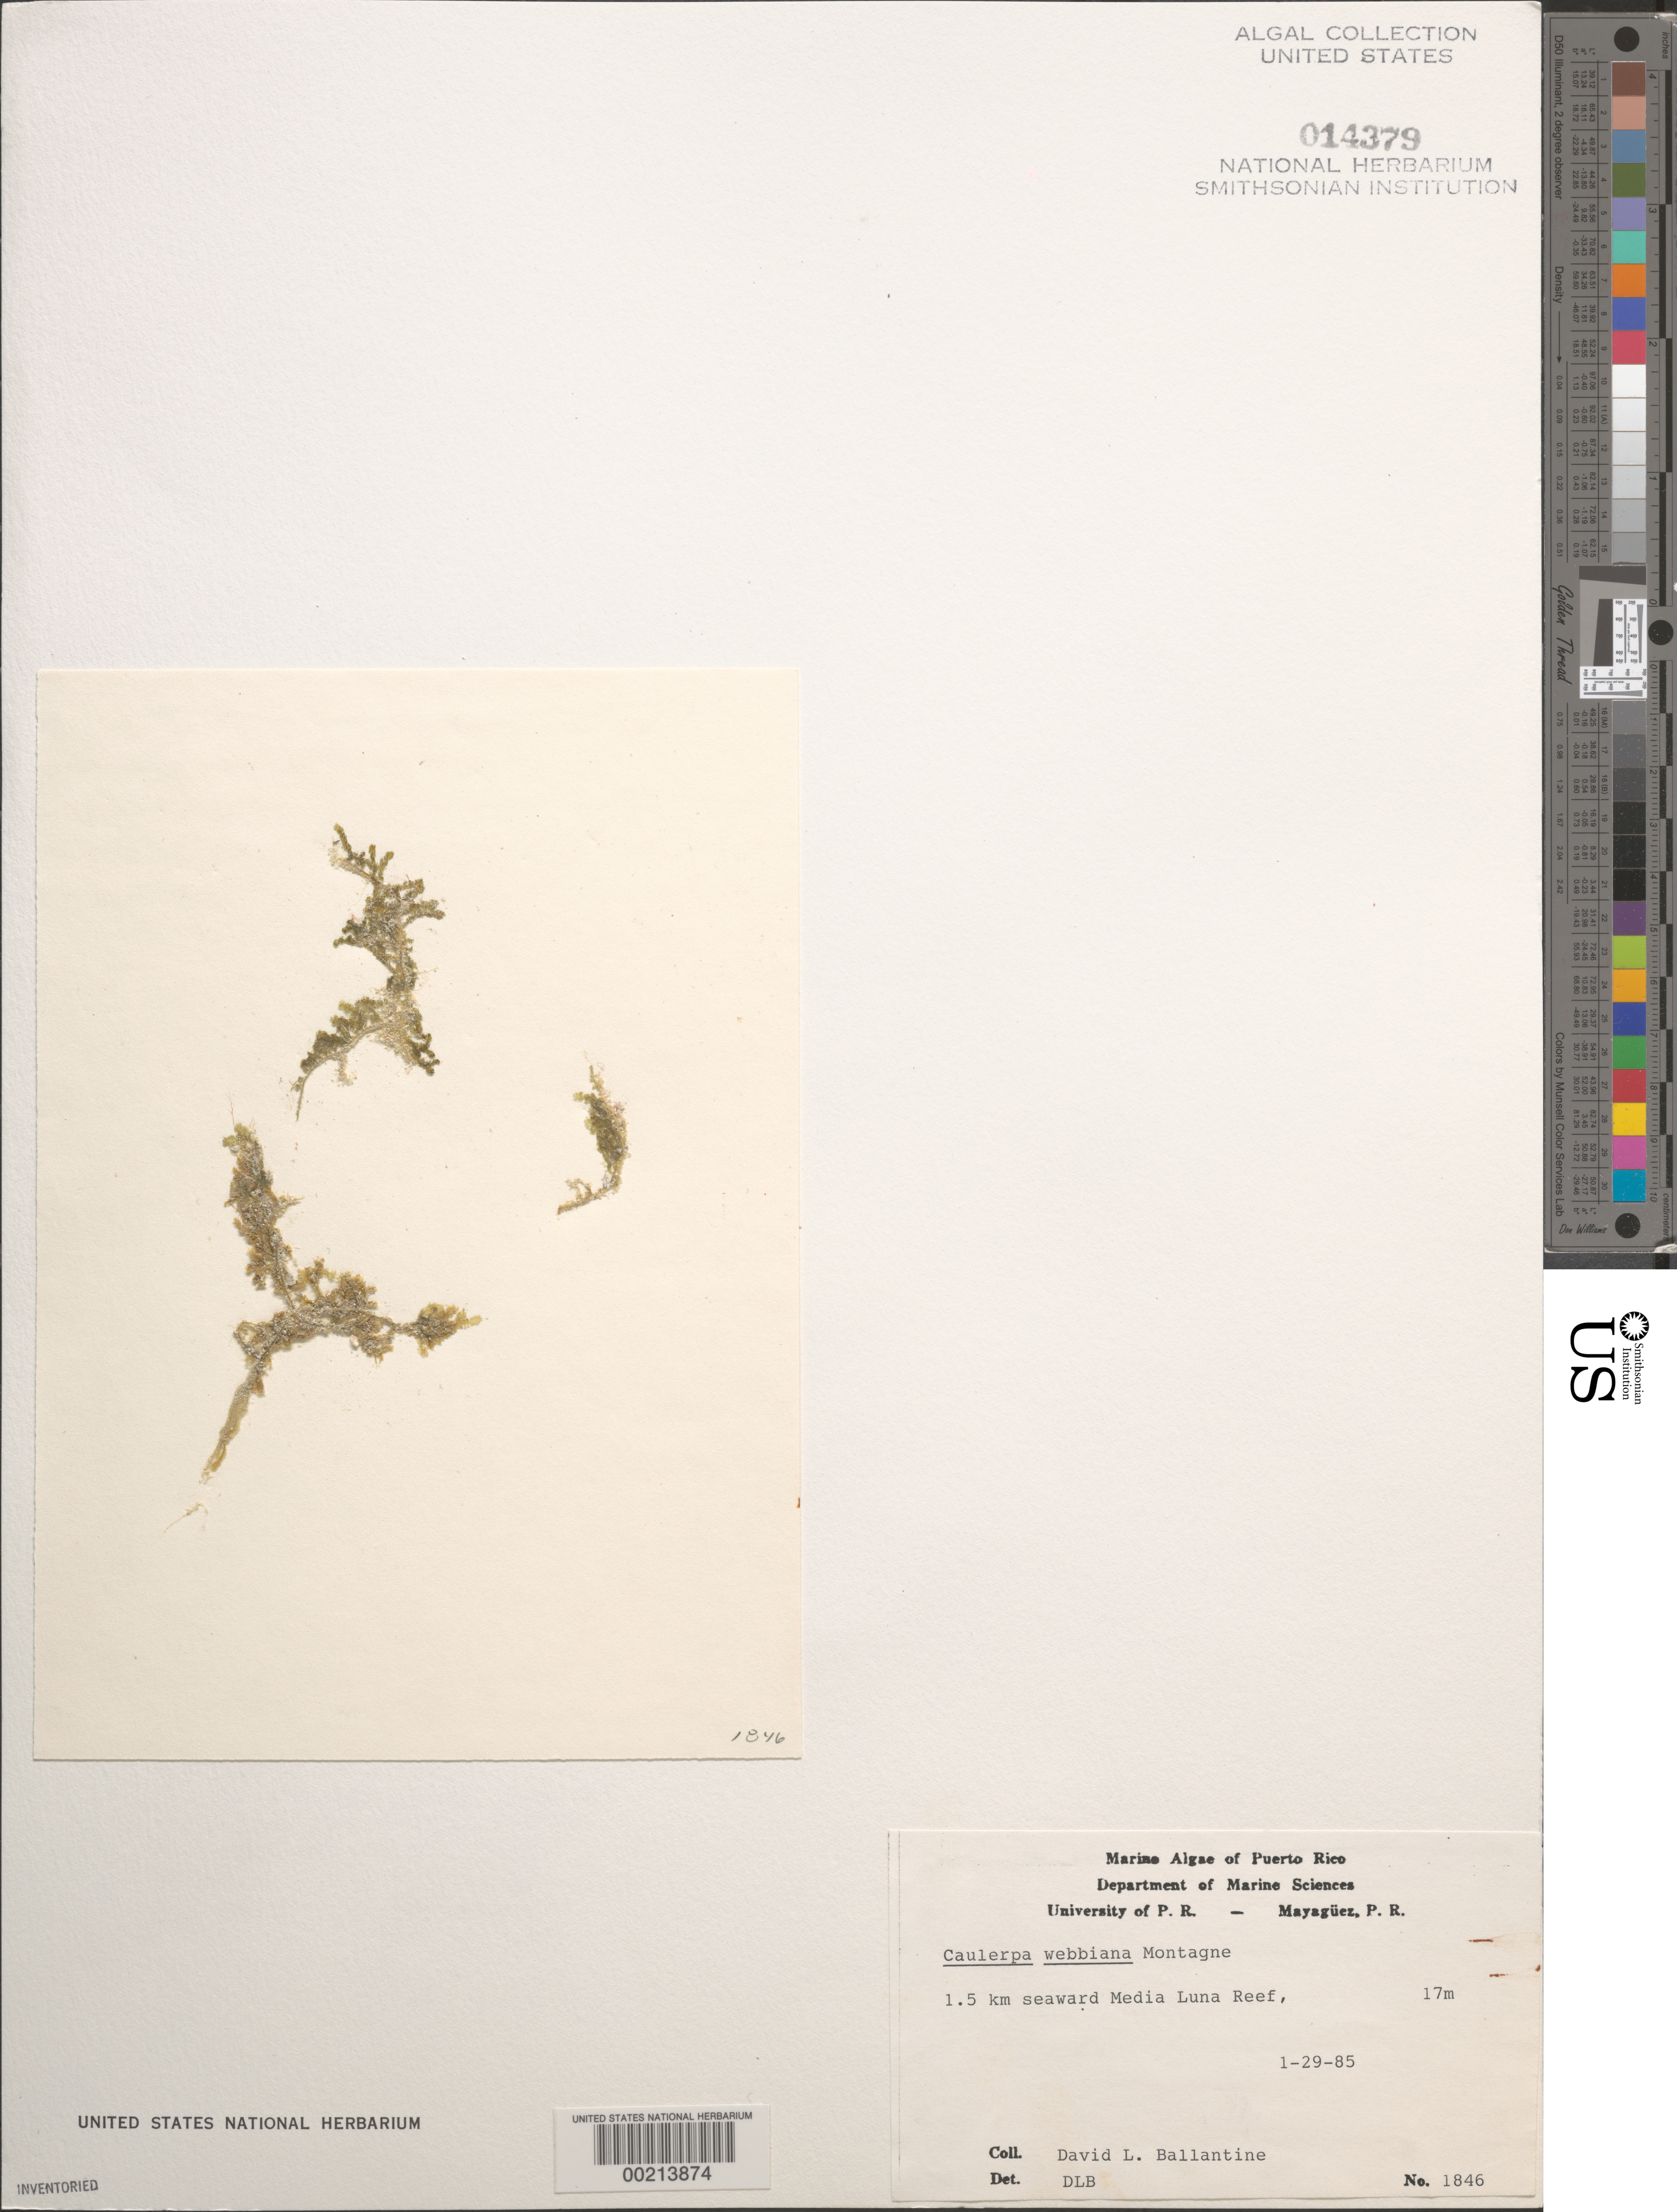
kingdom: Plantae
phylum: Chlorophyta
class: Ulvophyceae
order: Bryopsidales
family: Caulerpaceae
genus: Caulerpa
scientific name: Caulerpa webbiana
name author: Mont.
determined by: Ballantine, D. L.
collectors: D.L. Ballantine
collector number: DLB 1846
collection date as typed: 29 Jan 1985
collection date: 1985-01-29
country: Puerto Rico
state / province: Lajas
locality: Media Luna Reef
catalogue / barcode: US 14379